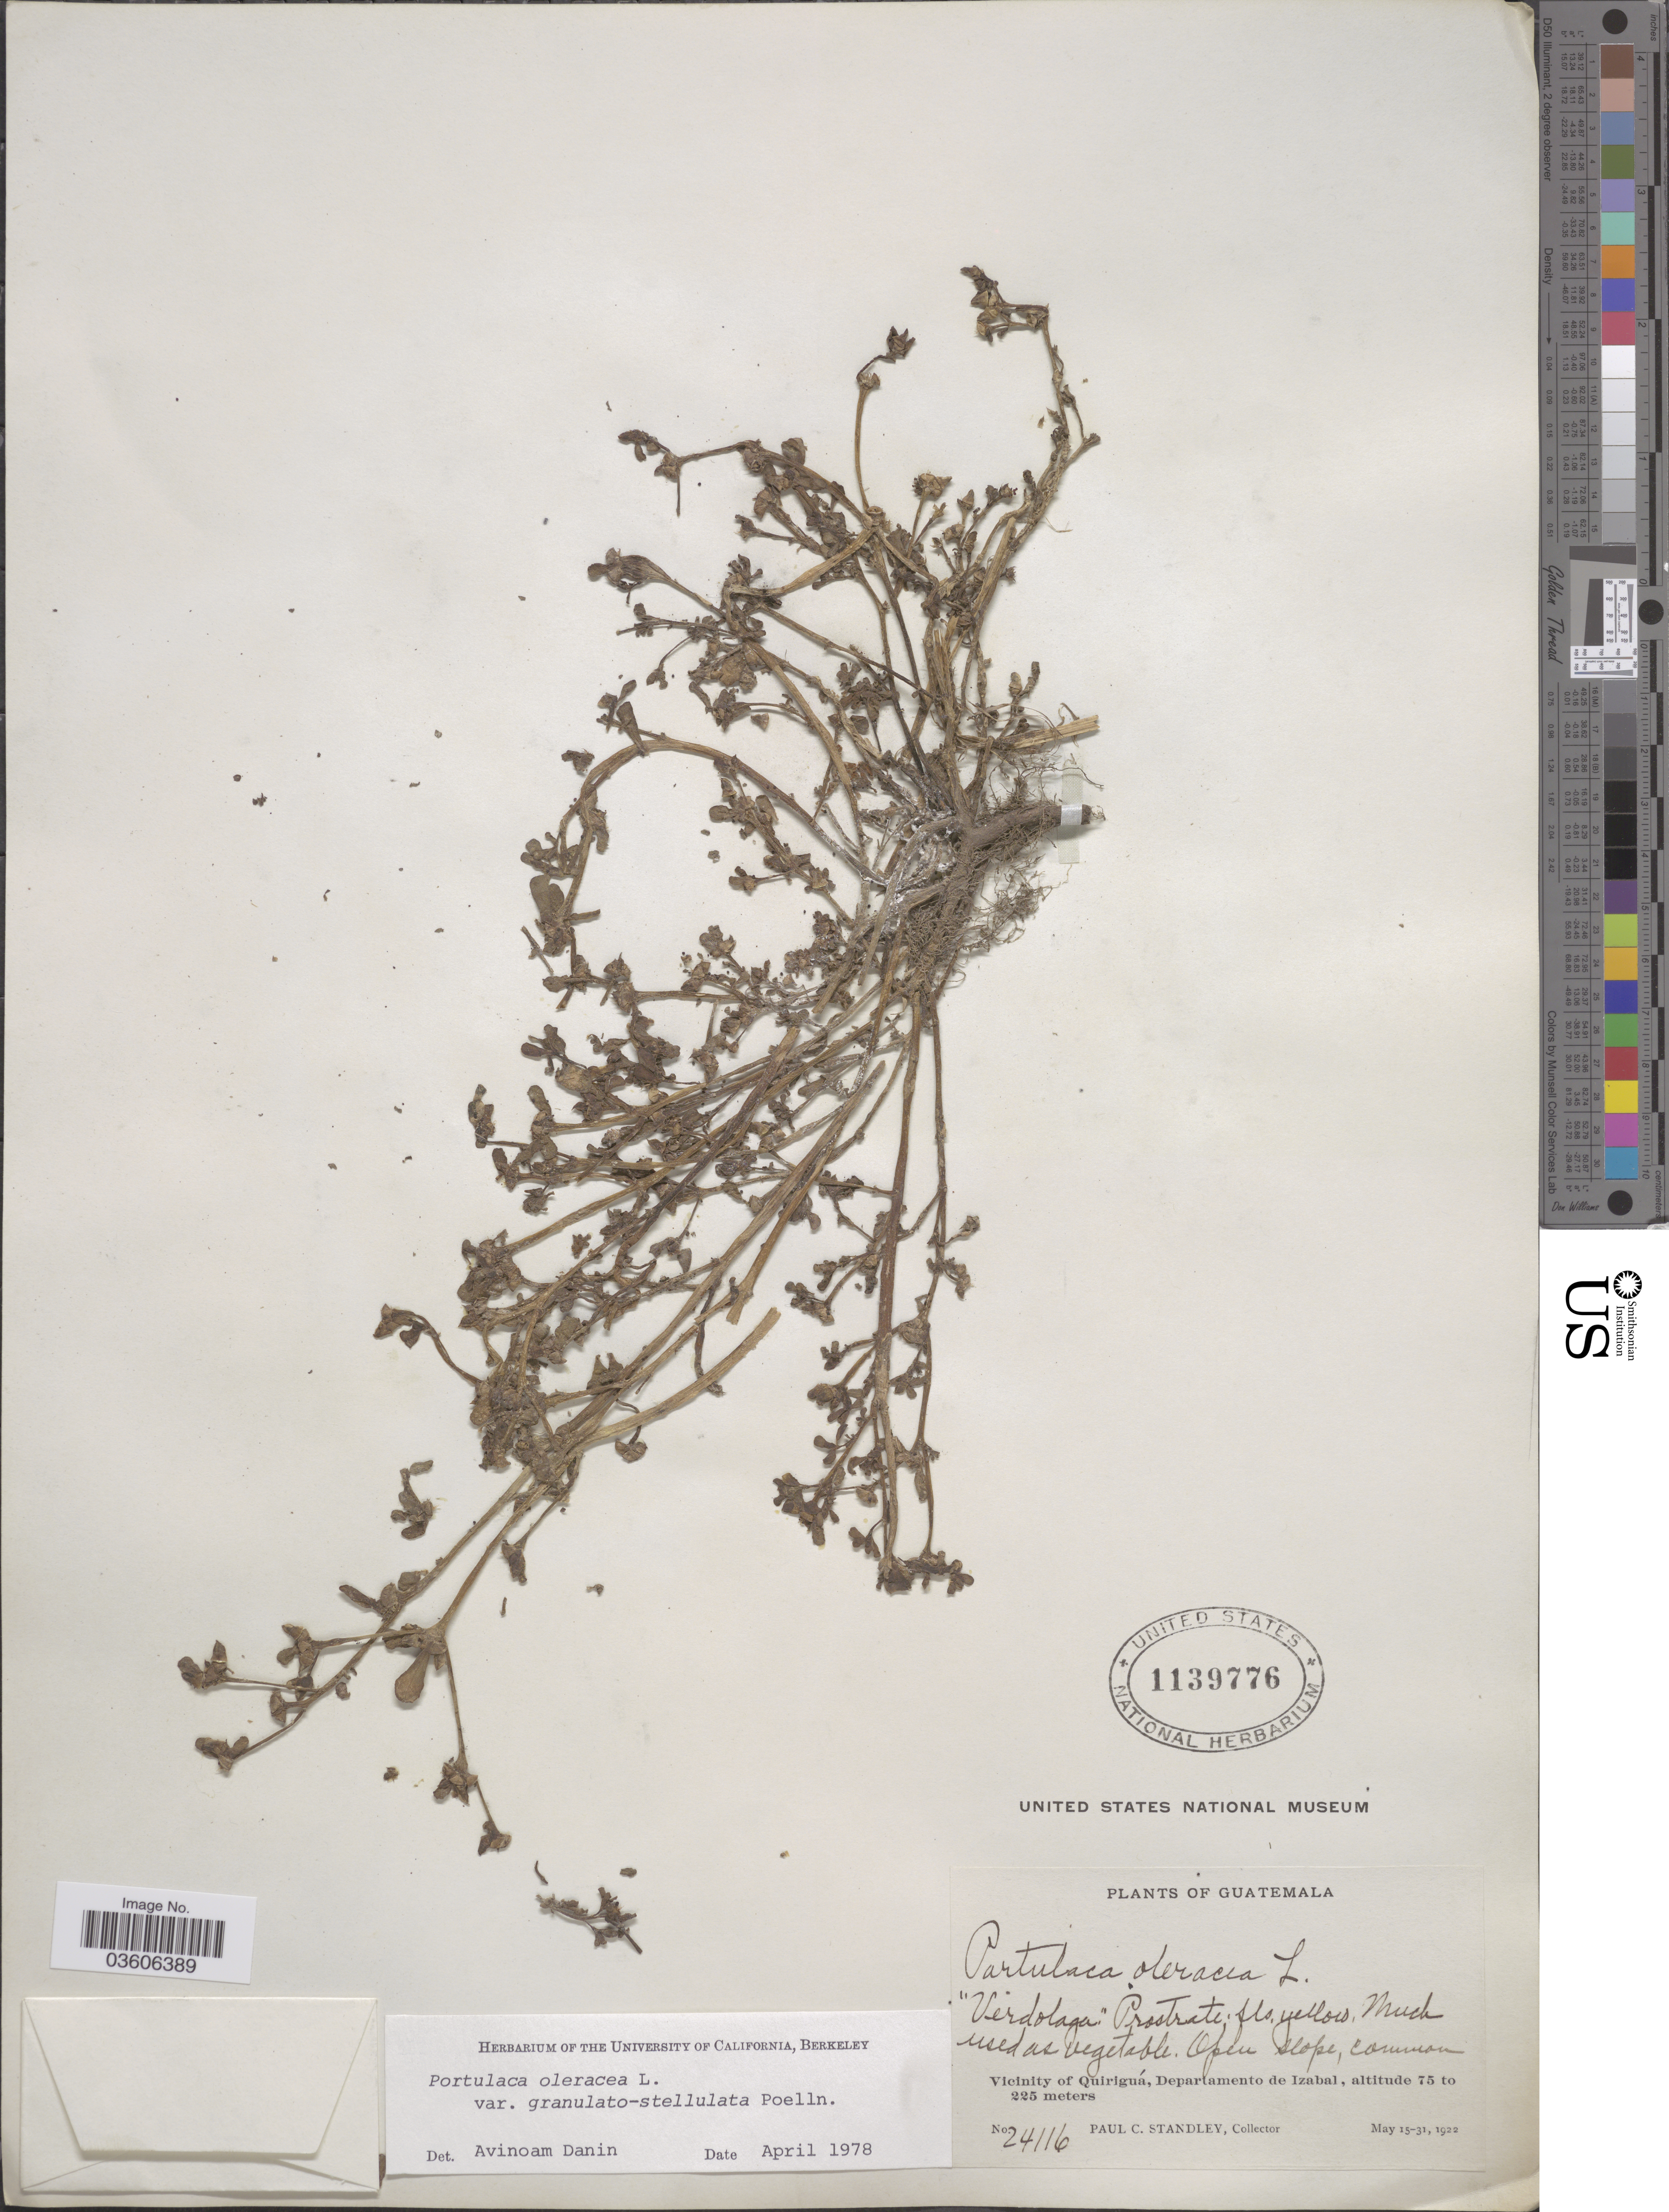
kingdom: Plantae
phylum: Tracheophyta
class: Magnoliopsida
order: Caryophyllales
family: Portulacaceae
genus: Portulaca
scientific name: Portulaca oleracea var. granulatostellulata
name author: Poelln.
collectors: P. C. Standley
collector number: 24116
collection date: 1922-05-15/1922-05-31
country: Guatemala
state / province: Izabal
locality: Vicinity of Quiriguá, Departamento de Izabal.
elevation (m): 75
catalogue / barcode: US 1139776